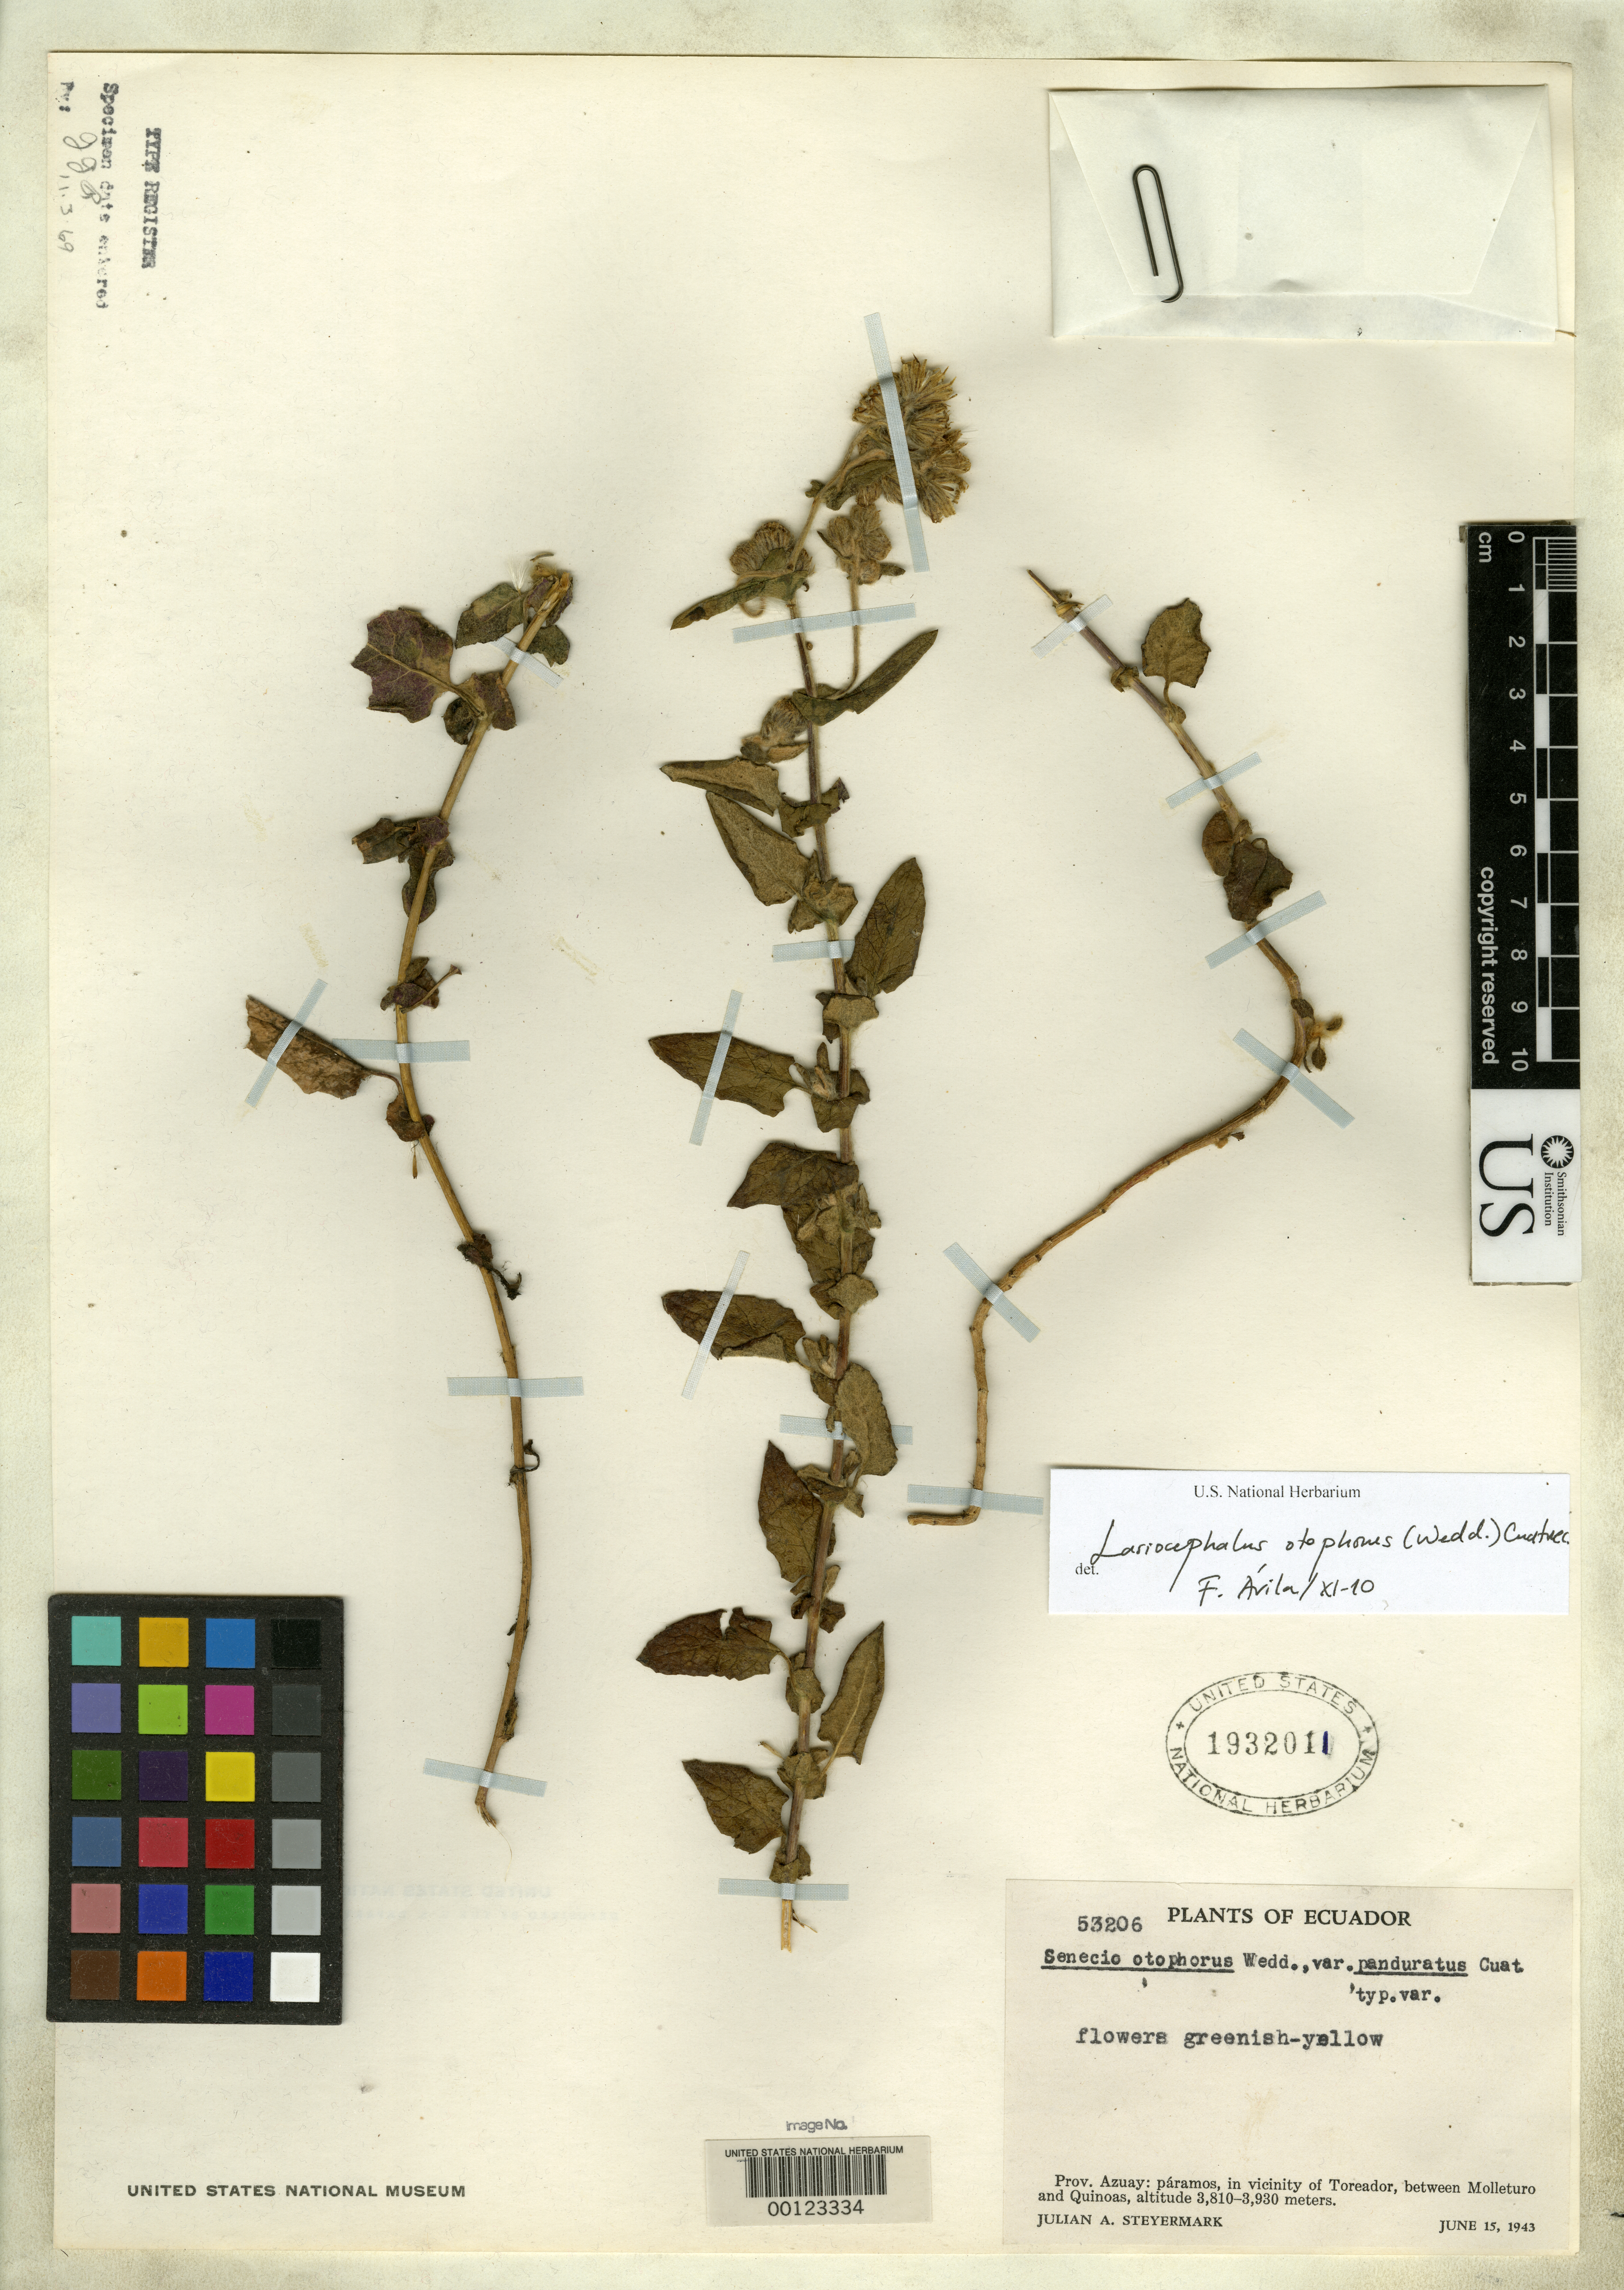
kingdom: Plantae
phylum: Tracheophyta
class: Magnoliopsida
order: Asterales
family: Asteraceae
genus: Senecio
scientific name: Senecio otophorus var. panduratus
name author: Cuatrec.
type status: Isotype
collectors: J. Steyermark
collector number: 53206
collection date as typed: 15 Jun 1943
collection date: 1943-06-15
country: Ecuador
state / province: Azuay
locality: Páramos in vicinity of Toreador, between Molleturo & Quinoas.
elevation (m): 3810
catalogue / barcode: US 1932011